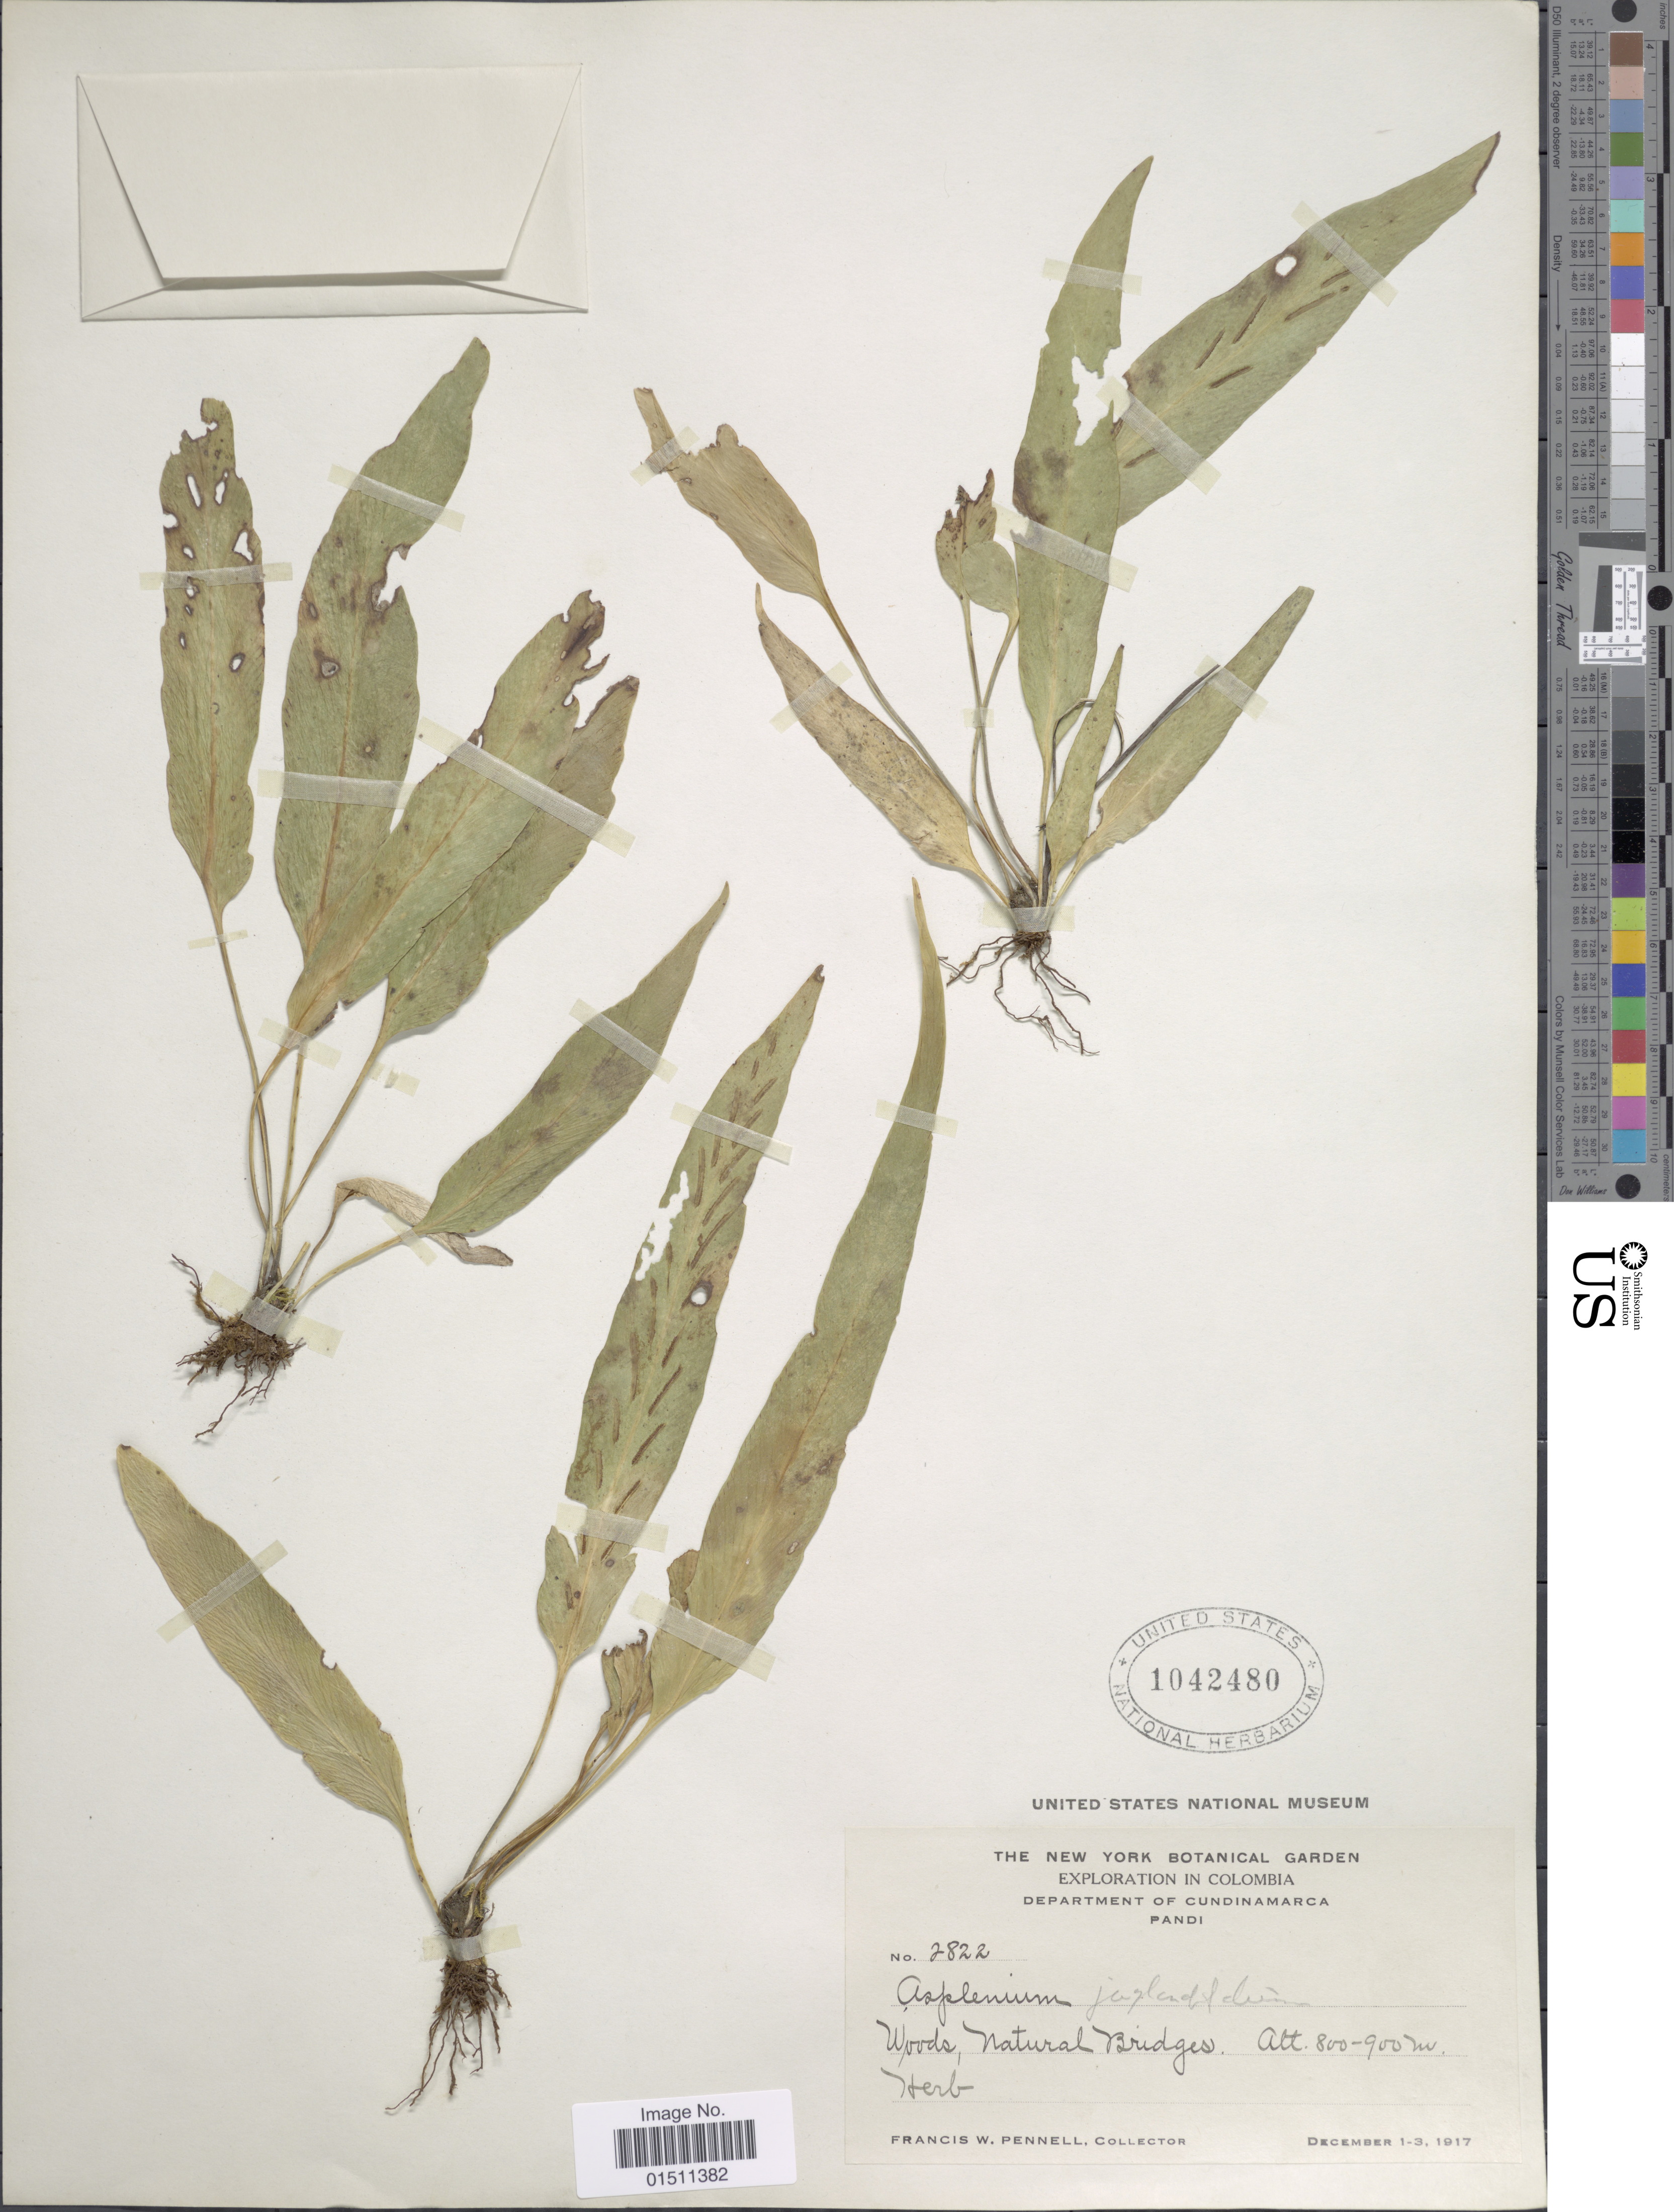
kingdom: Plantae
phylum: Tracheophyta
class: Polypodiopsida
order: Polypodiales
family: Aspleniaceae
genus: Asplenium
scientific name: Asplenium juglandifolium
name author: Lam.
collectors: F. W. Pennell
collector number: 2822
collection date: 1917-12-01/1917-12-03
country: Colombia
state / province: Cundinamarca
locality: Colombia, Department of Cundinamarca, Pandi, Natural Bridge.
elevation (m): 800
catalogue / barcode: US 1042480